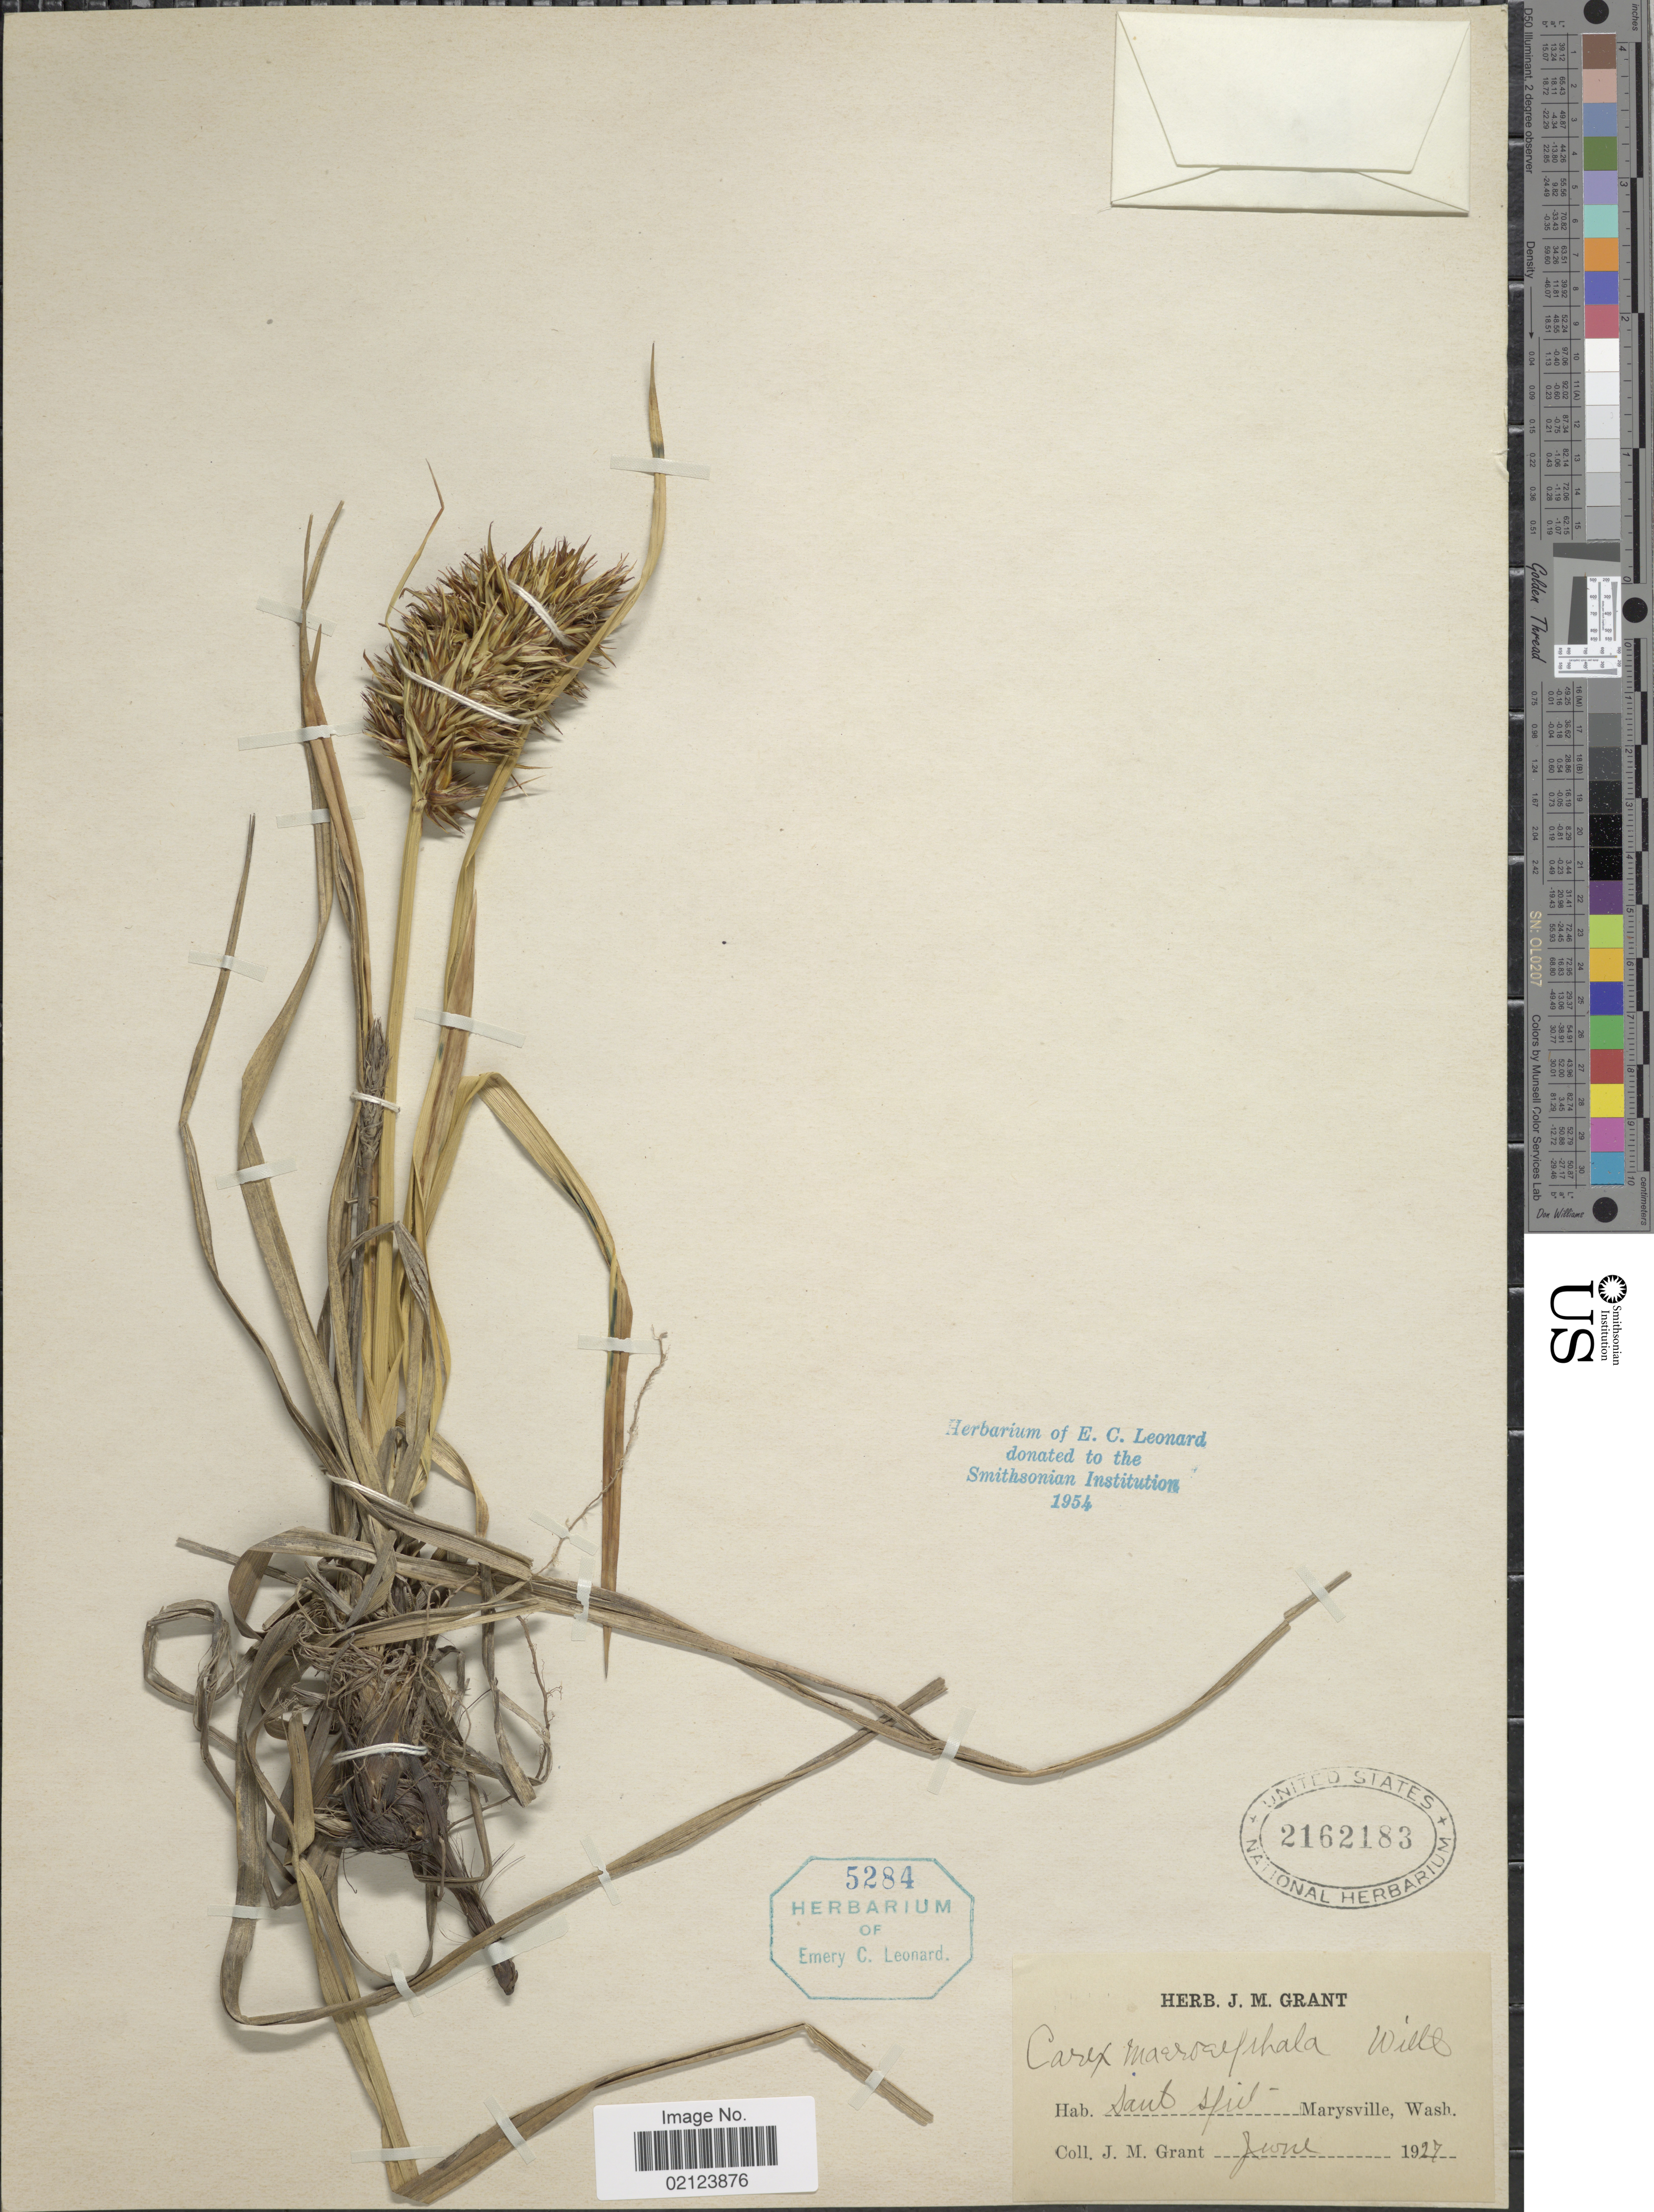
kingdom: Plantae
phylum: Tracheophyta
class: Liliopsida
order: Poales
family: Cyperaceae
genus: Carex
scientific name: Carex macrocephala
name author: Willd. ex Spreng.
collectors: J. M. Grant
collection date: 1927-06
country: United States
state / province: Washington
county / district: Snohomish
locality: Marysville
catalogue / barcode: US 2162183